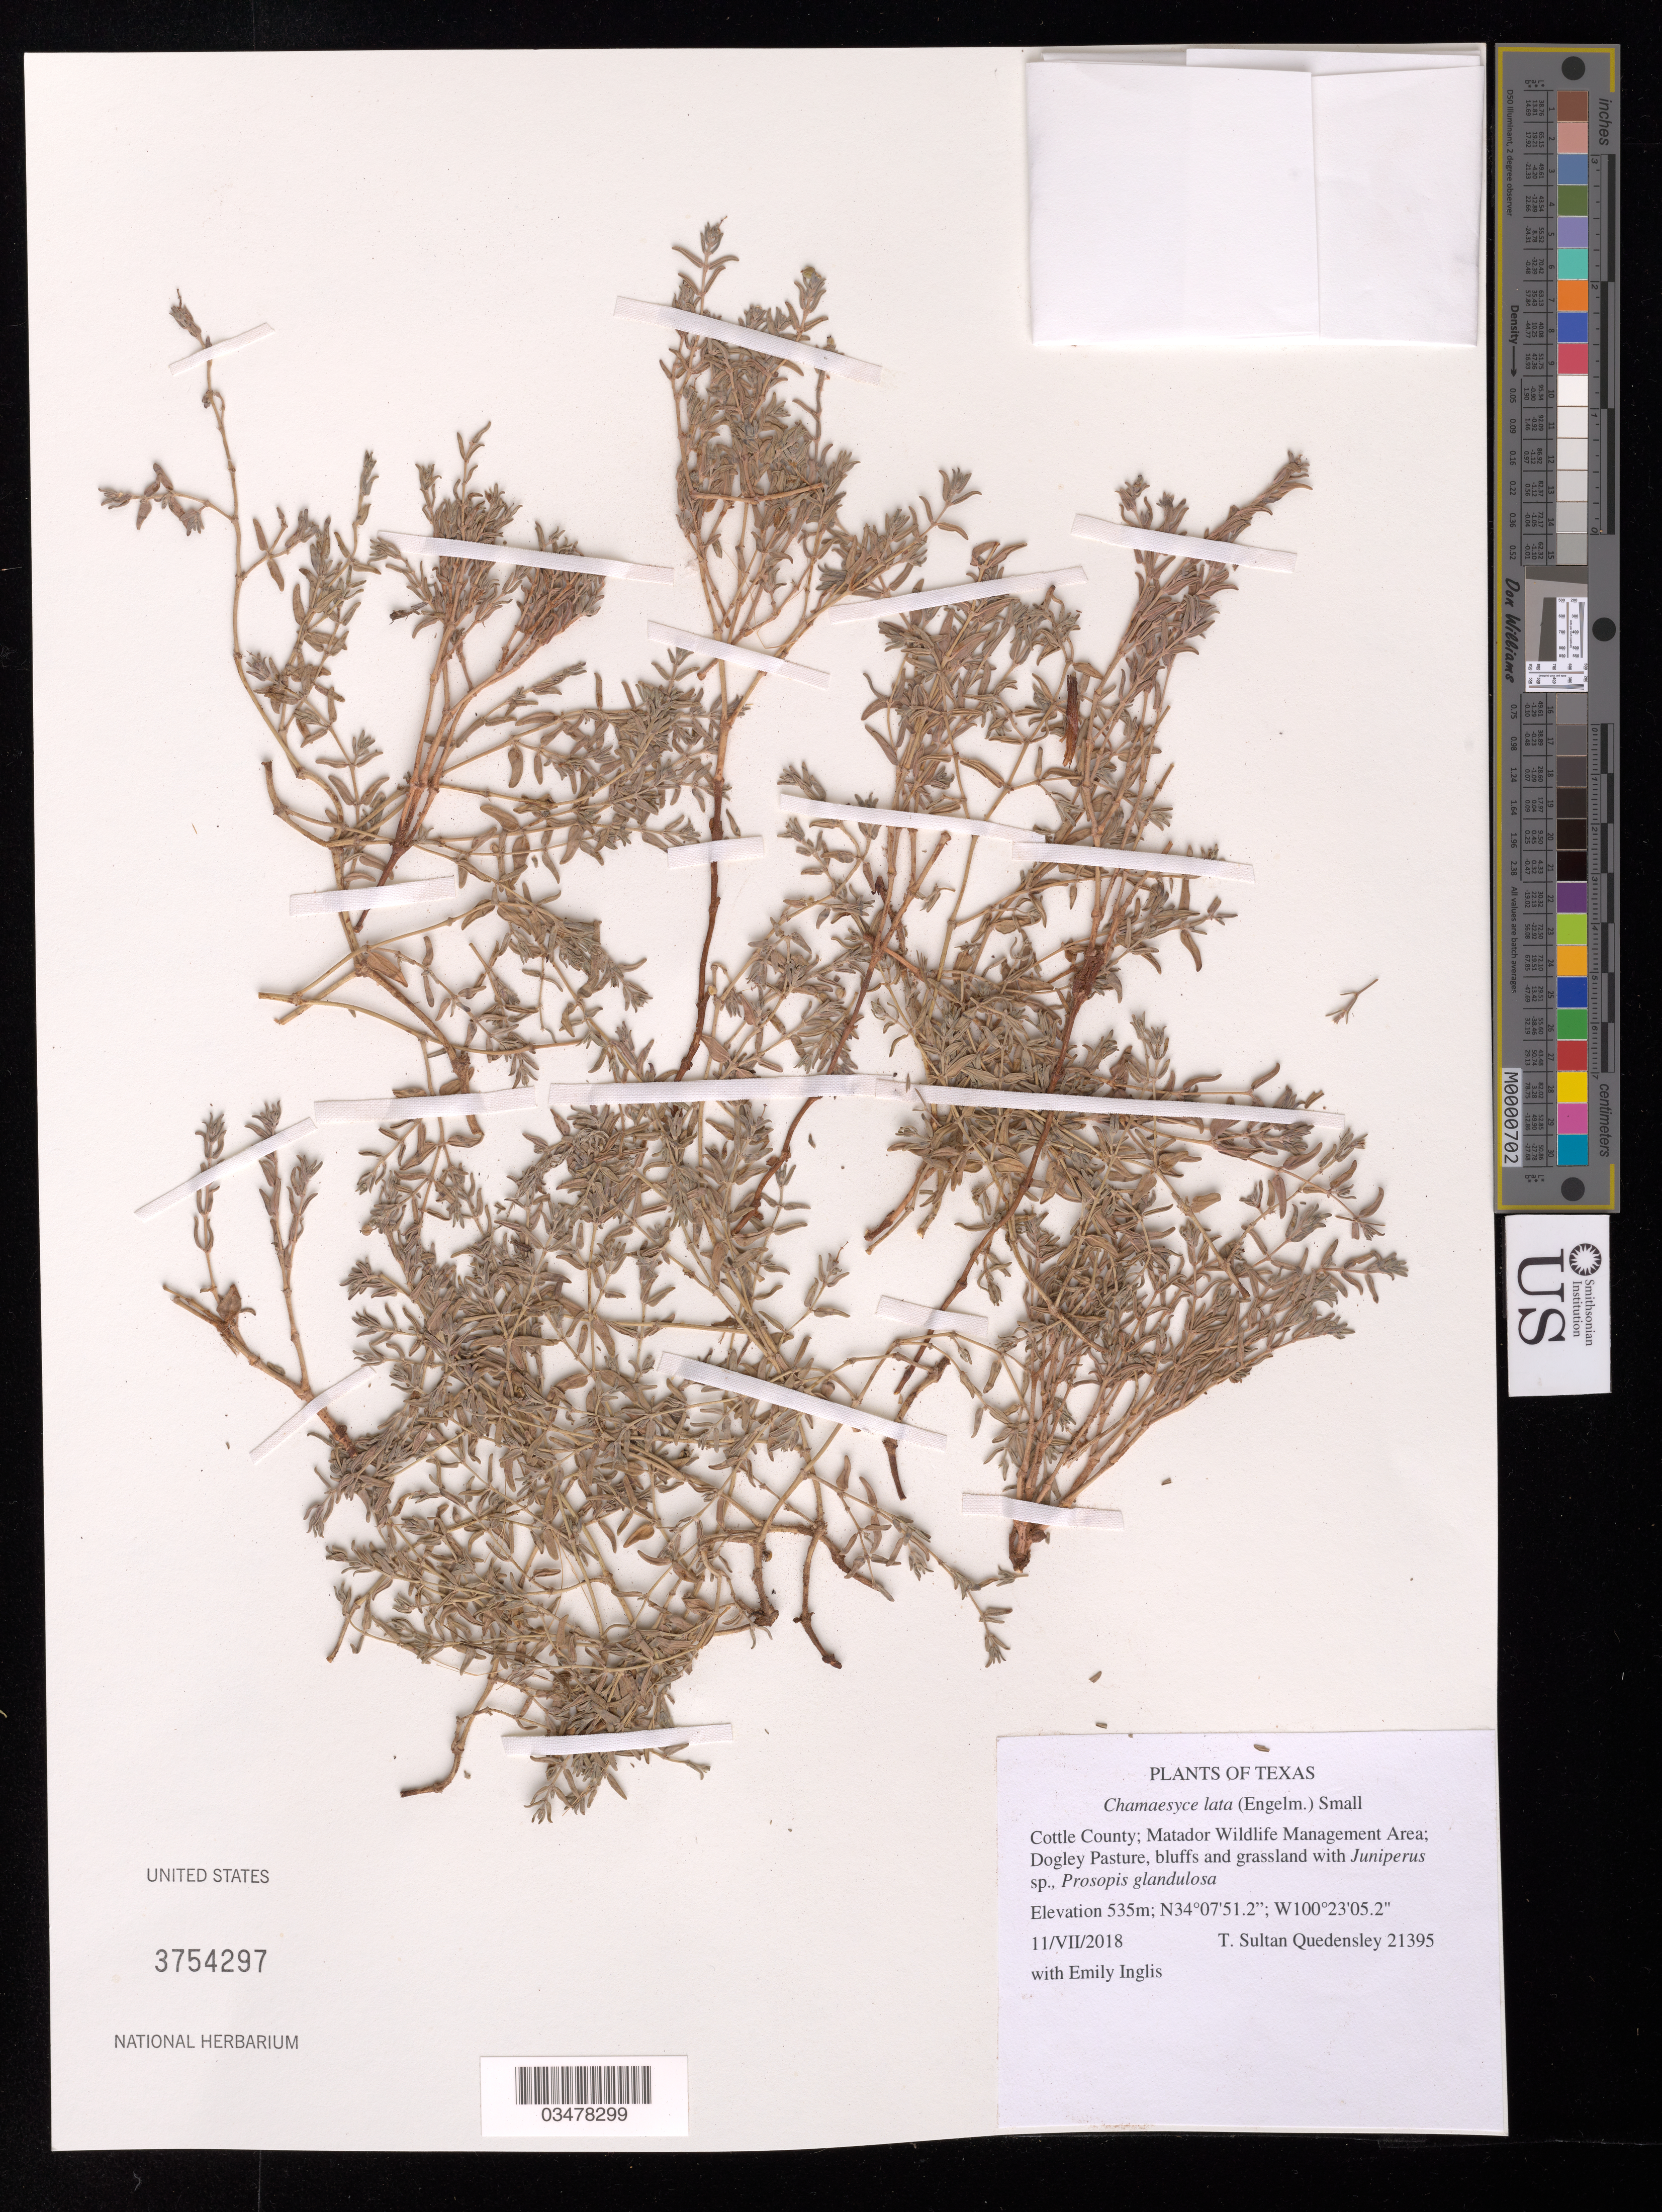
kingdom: Plantae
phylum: Tracheophyta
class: Magnoliopsida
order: Malpighiales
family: Euphorbiaceae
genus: Euphorbia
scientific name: Euphorbia lata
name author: Engelm.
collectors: T. S. Quedensley & E. Inglis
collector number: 21395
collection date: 2018-07-11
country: United States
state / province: Texas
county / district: Cottle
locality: Matador Wildlife Management Area. Dogley Pasture.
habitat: Bluffs and grassland with Juniperus sp., Prosopis glandulosa.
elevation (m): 535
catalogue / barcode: US 3754297